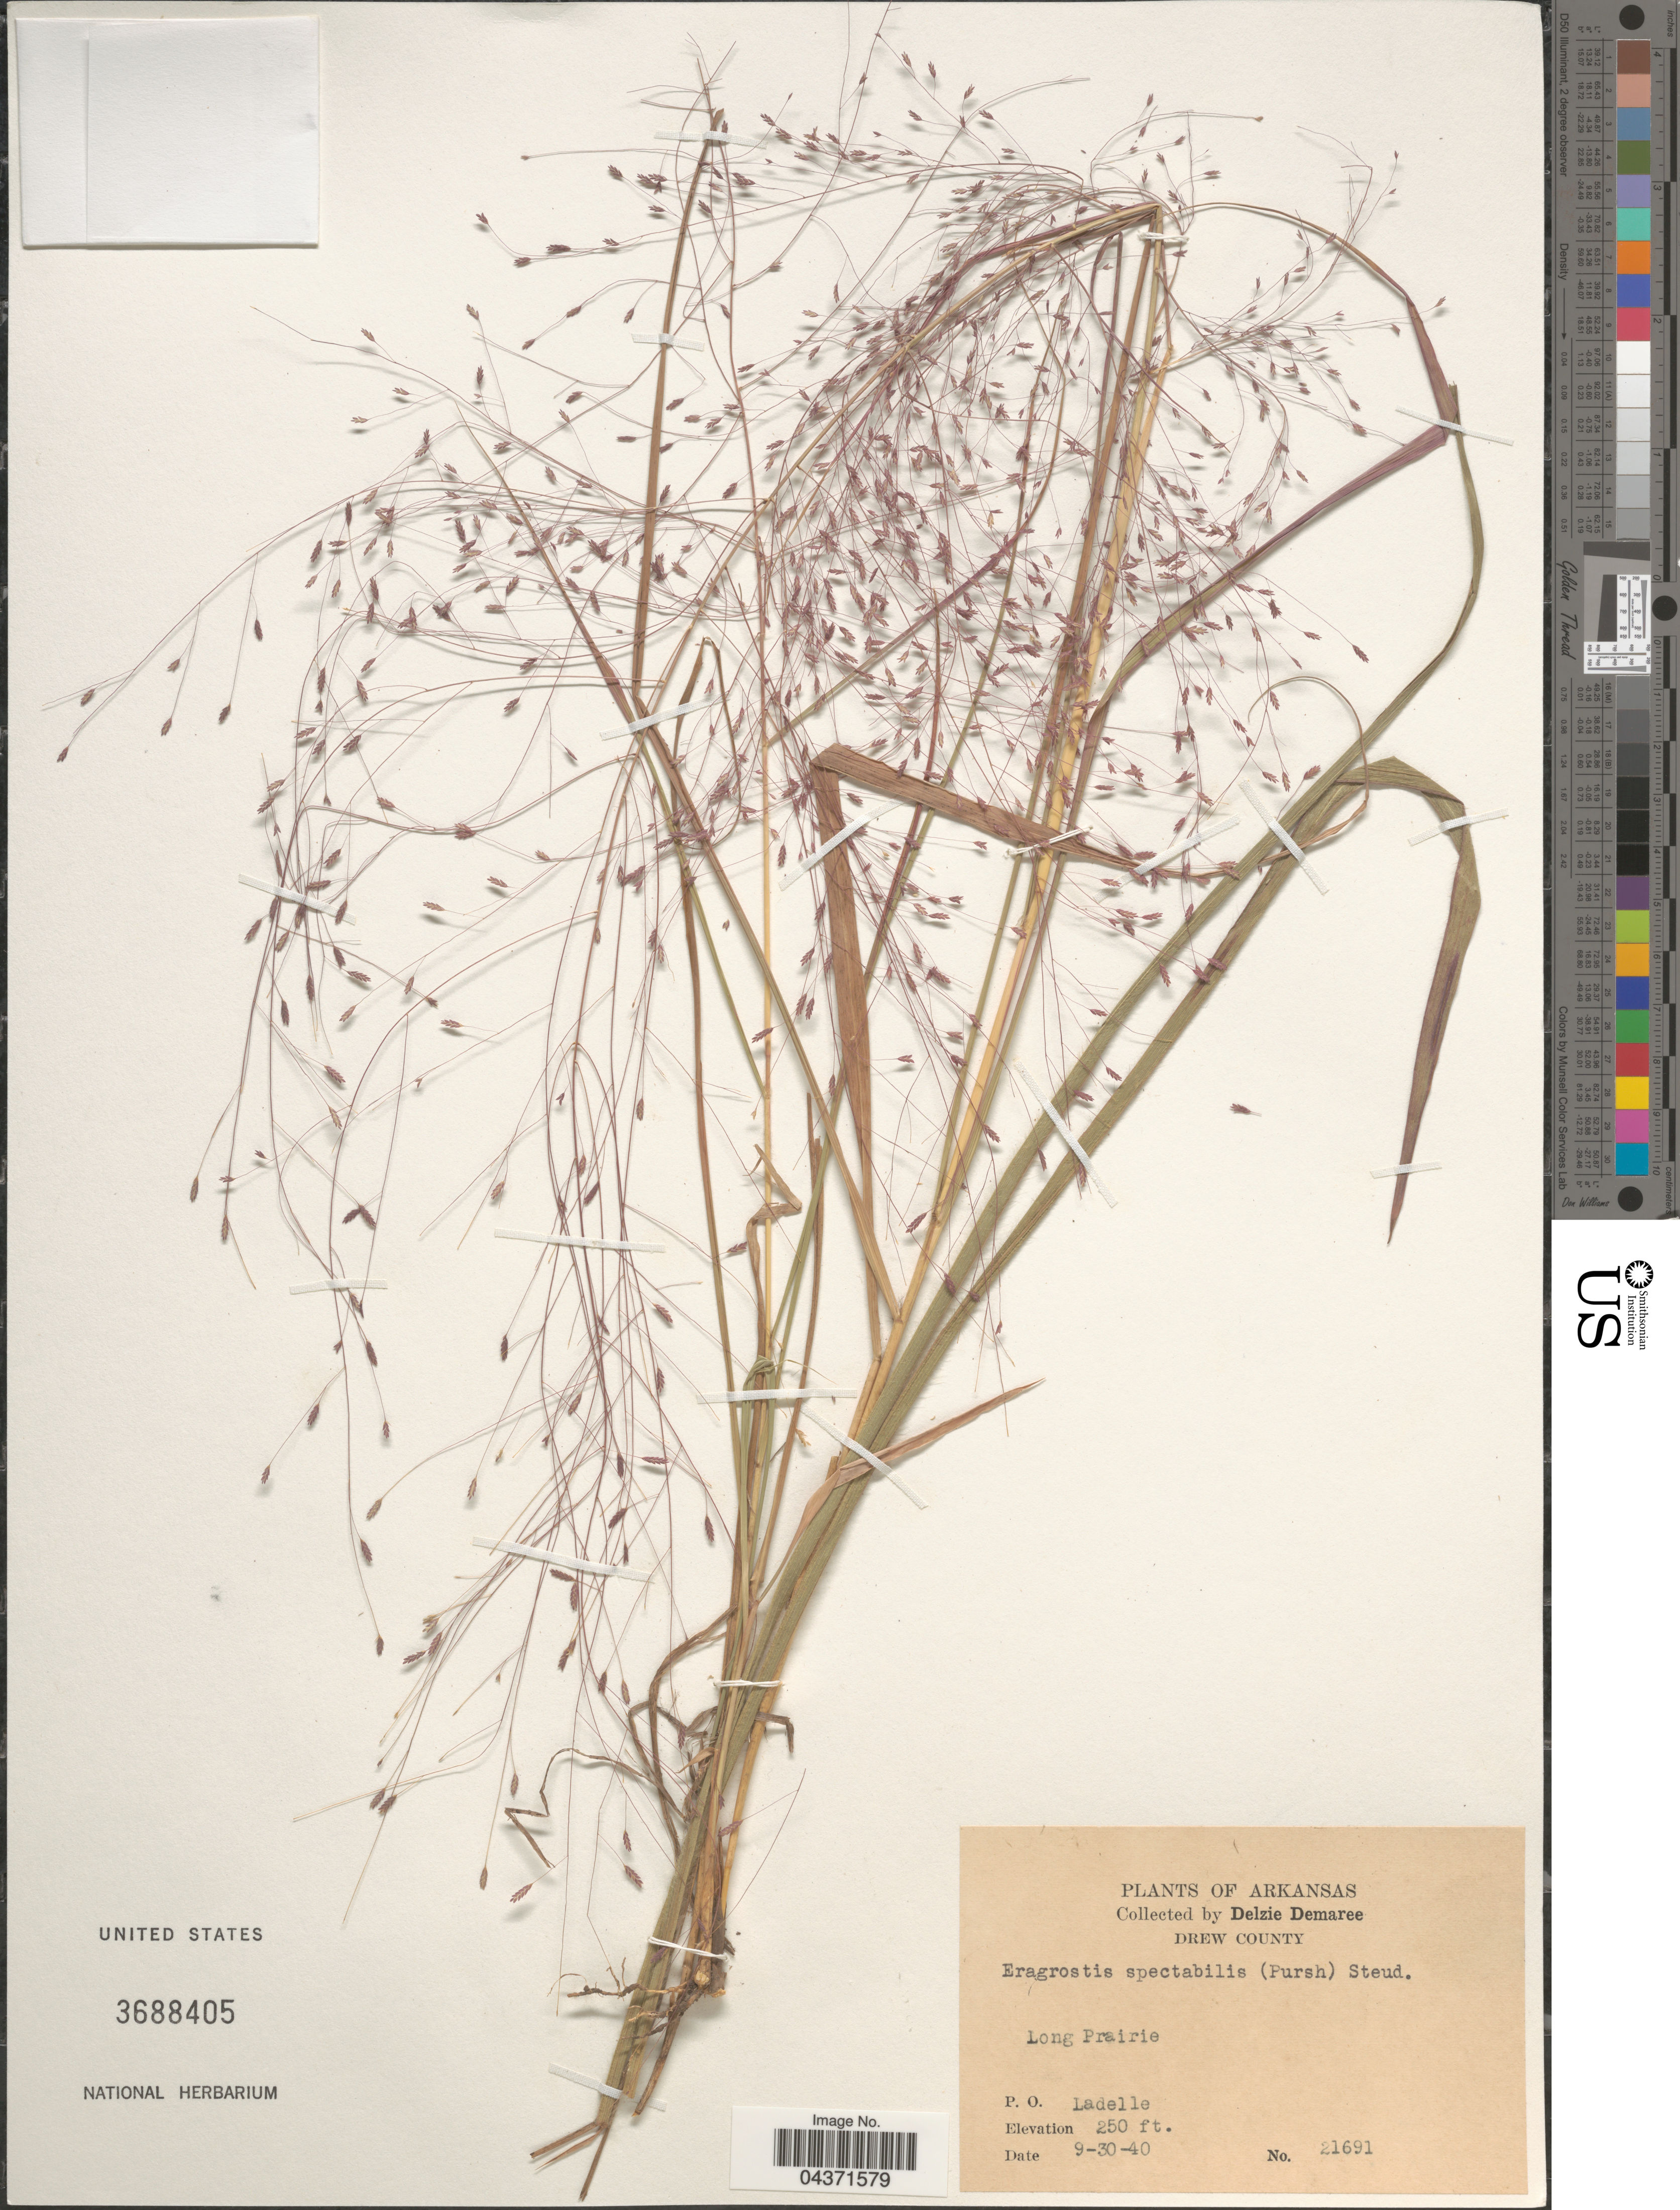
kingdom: Plantae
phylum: Tracheophyta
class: Liliopsida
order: Poales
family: Poaceae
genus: Eragrostis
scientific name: Eragrostis spectabilis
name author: (Pursh) Steud.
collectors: D. Damaree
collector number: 21691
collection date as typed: Transcribed d/m/y: 30/9/40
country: United States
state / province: Arkansas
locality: Drew County. P. O. Ladelle.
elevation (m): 76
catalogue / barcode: US 3688405